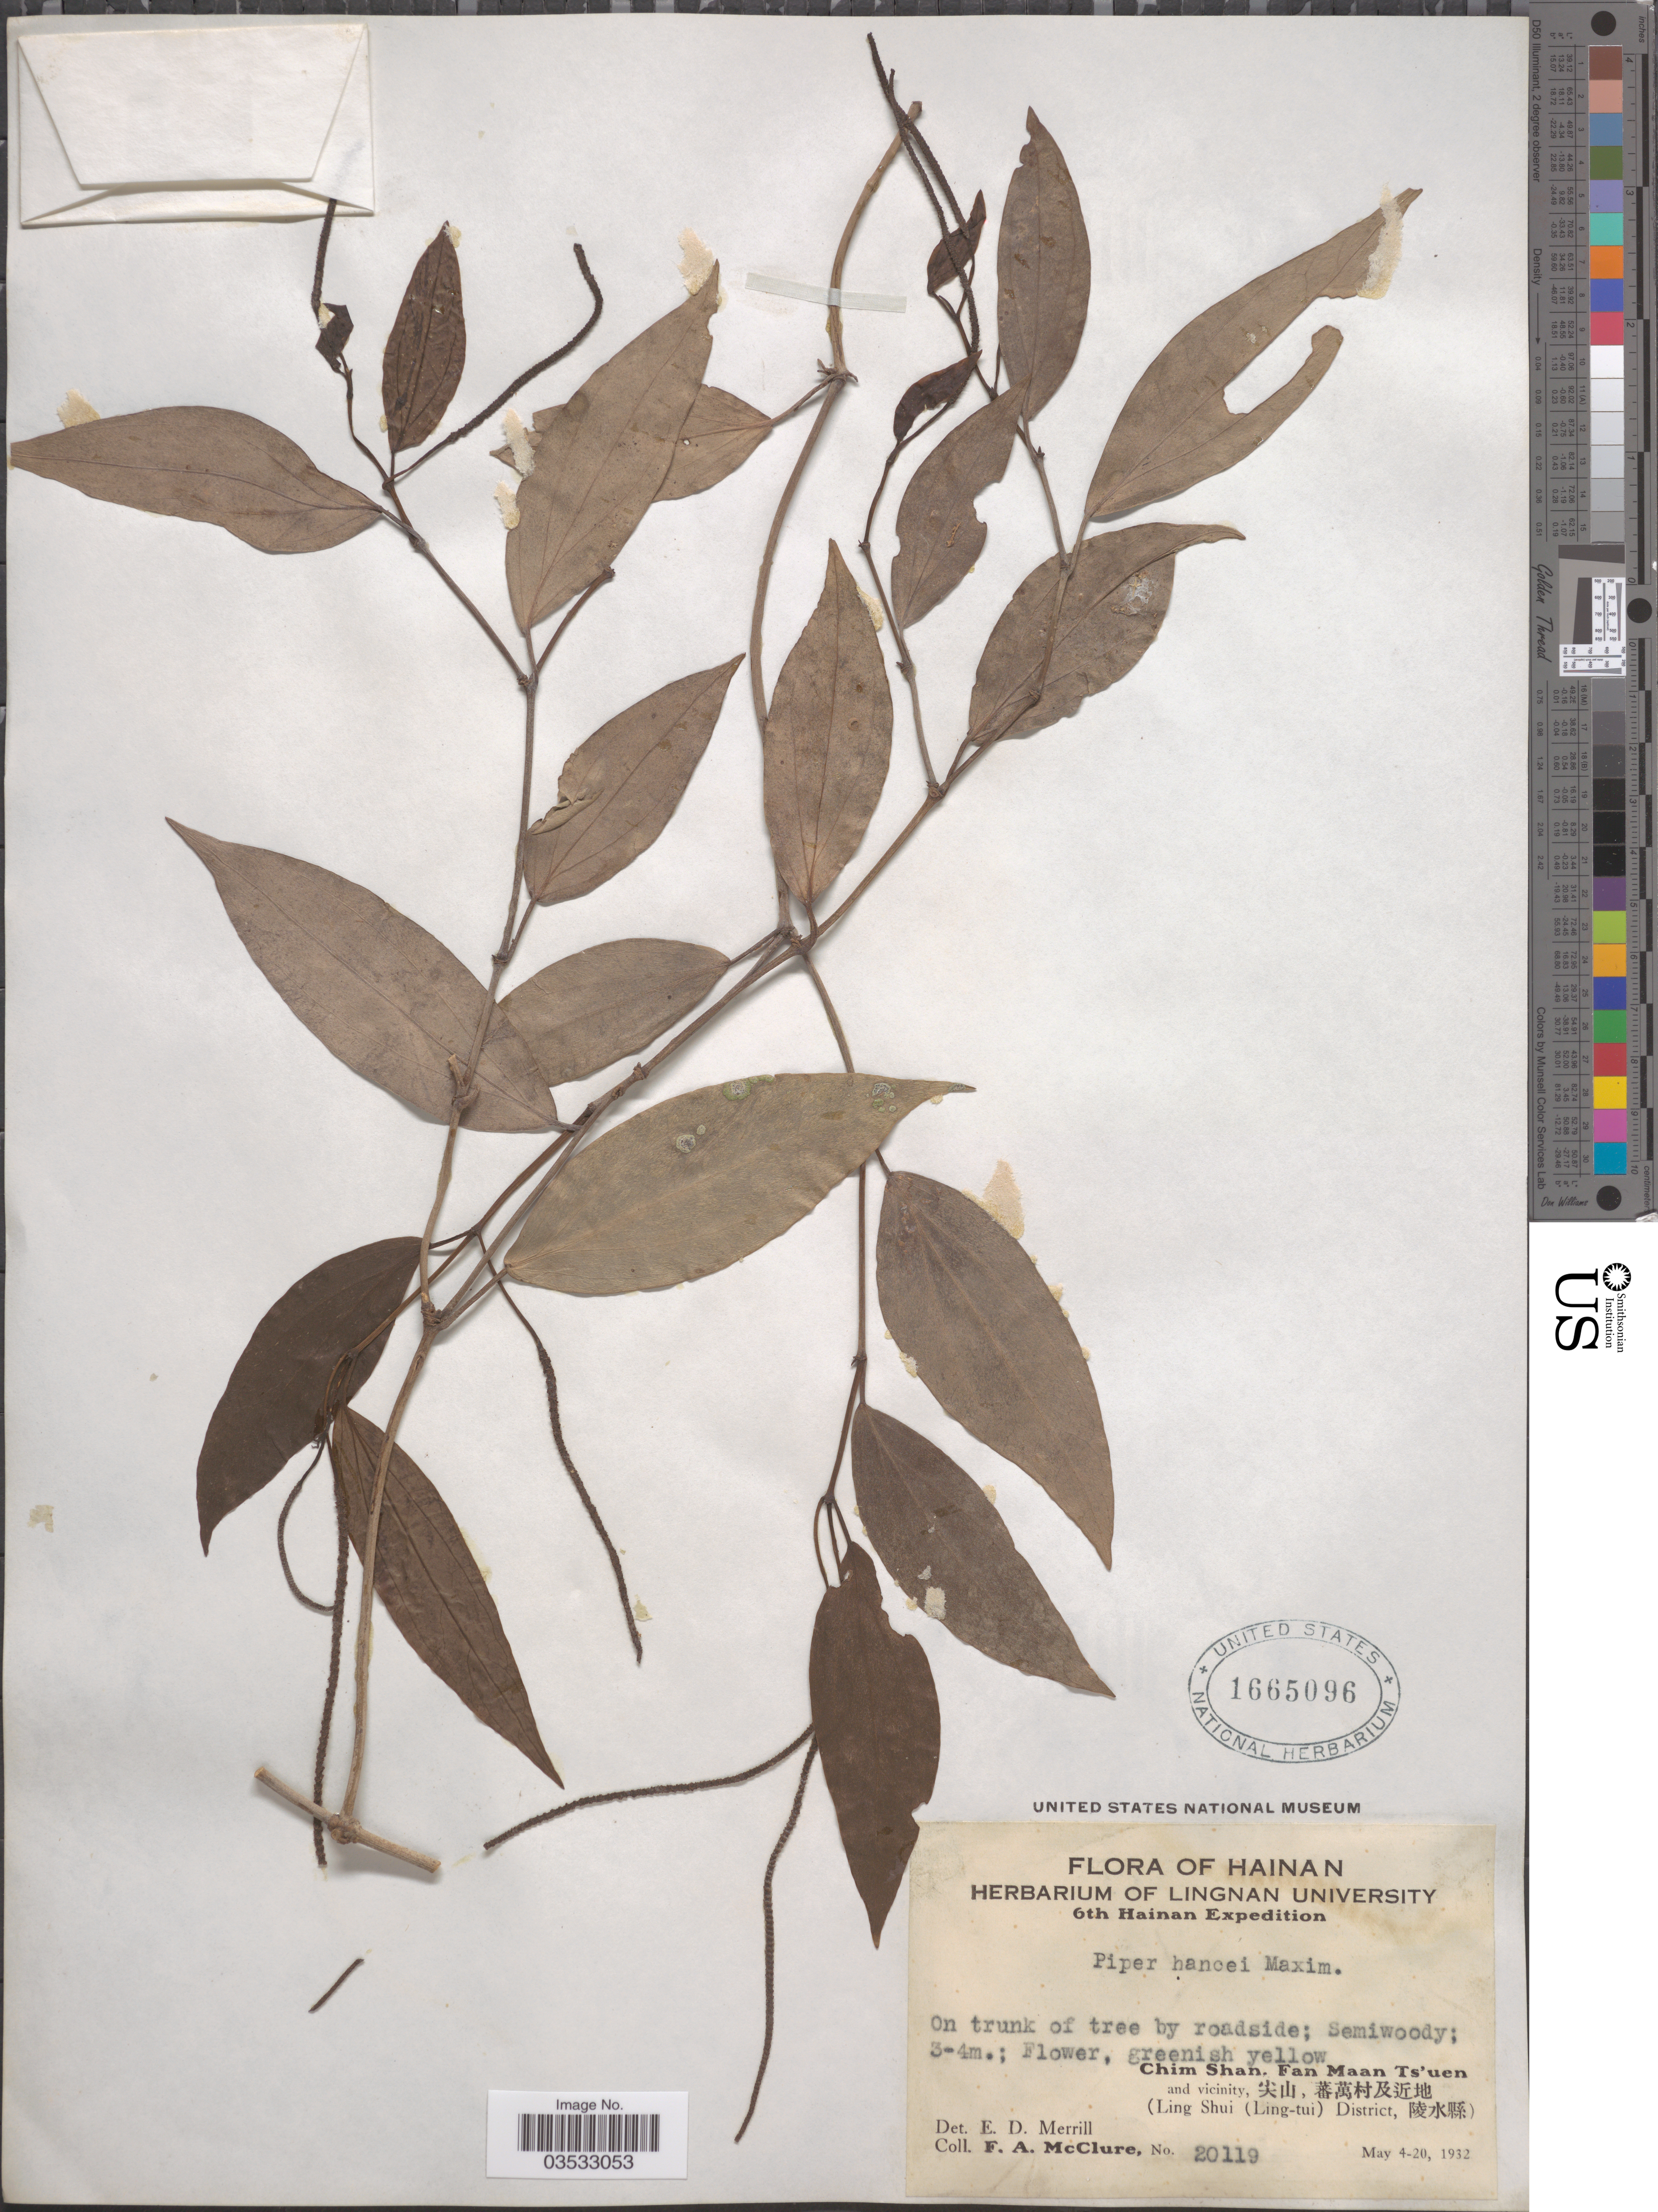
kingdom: Plantae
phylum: Tracheophyta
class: Magnoliopsida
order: Piperales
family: Piperaceae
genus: Piper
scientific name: Piper hancei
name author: Maxim.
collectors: F. A. McClure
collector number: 20119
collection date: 1932-05-04/1932-05-20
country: China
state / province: Hainan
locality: Chim Shan, Fan Maan Ts'uen and vicinity, X, X. (Ling Shui (Ling-tui) District, X).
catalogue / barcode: US 1665096